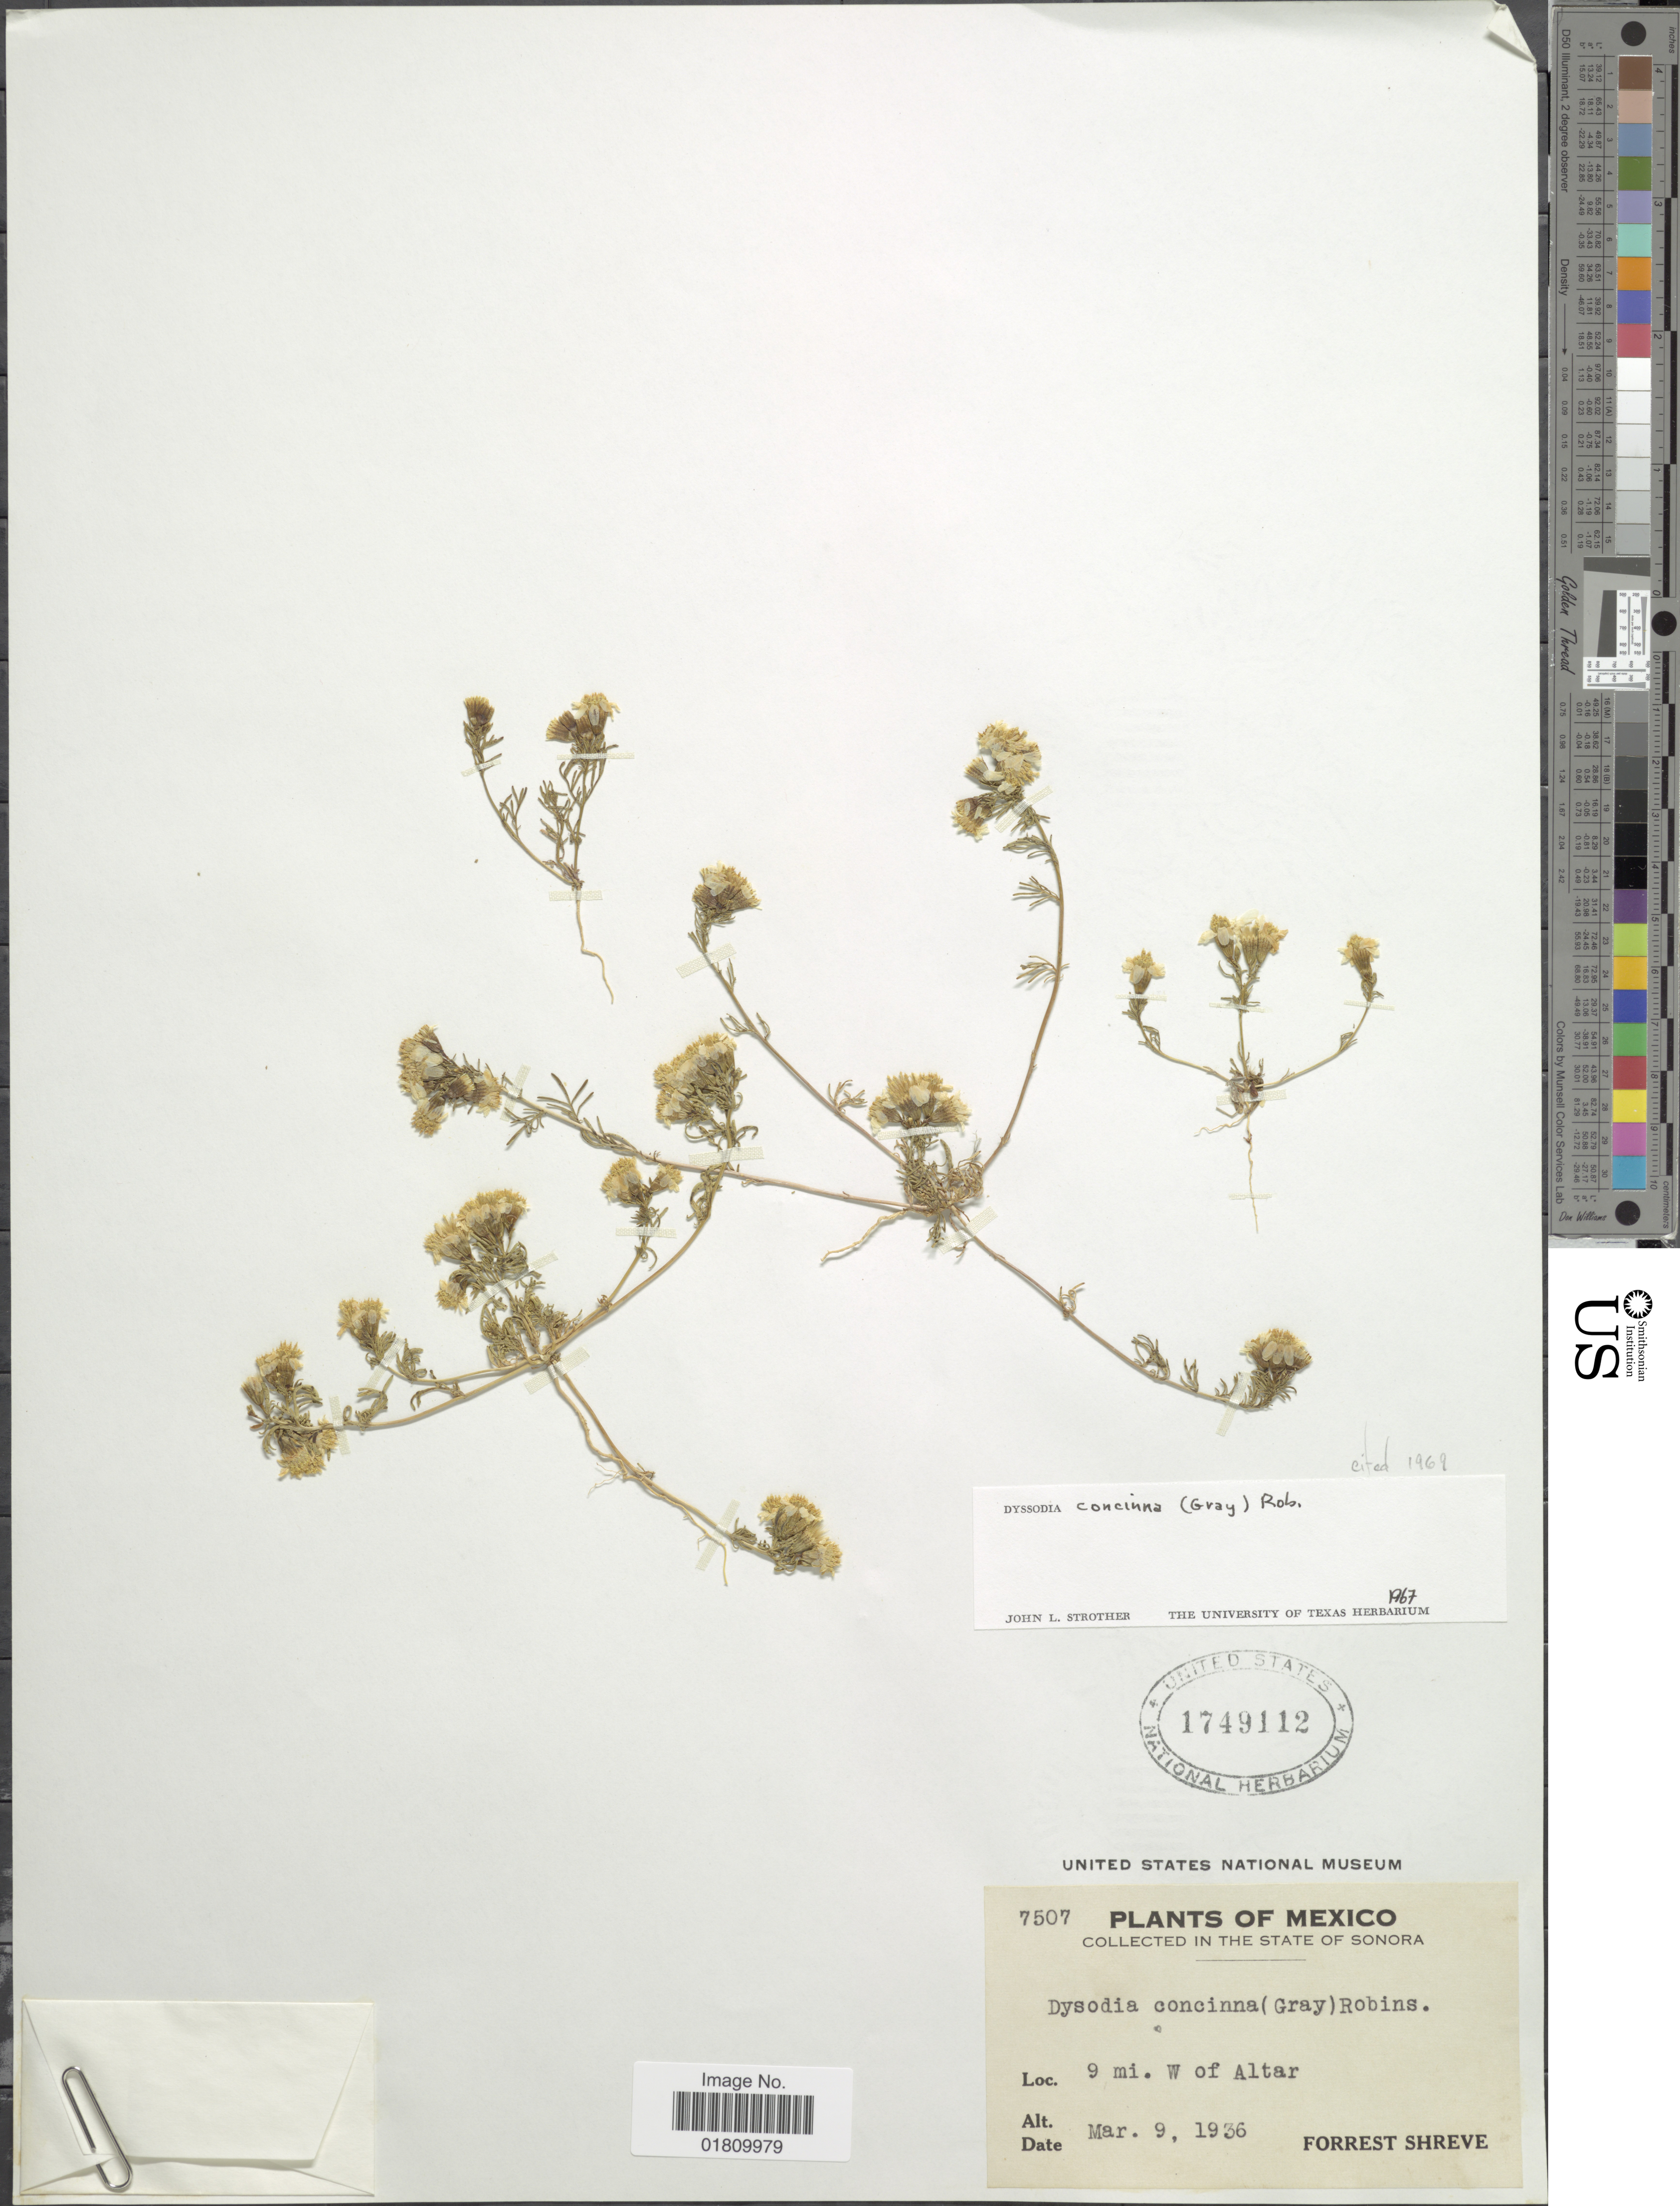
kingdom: Plantae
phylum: Tracheophyta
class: Magnoliopsida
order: Asterales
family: Asteraceae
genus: Thymophylla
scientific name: Thymophylla concinna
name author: (A. Gray) Strother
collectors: F. Shreve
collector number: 7507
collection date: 1936-03-09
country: Mexico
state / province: Sonora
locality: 9 mi. W of Altar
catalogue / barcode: US 1749112